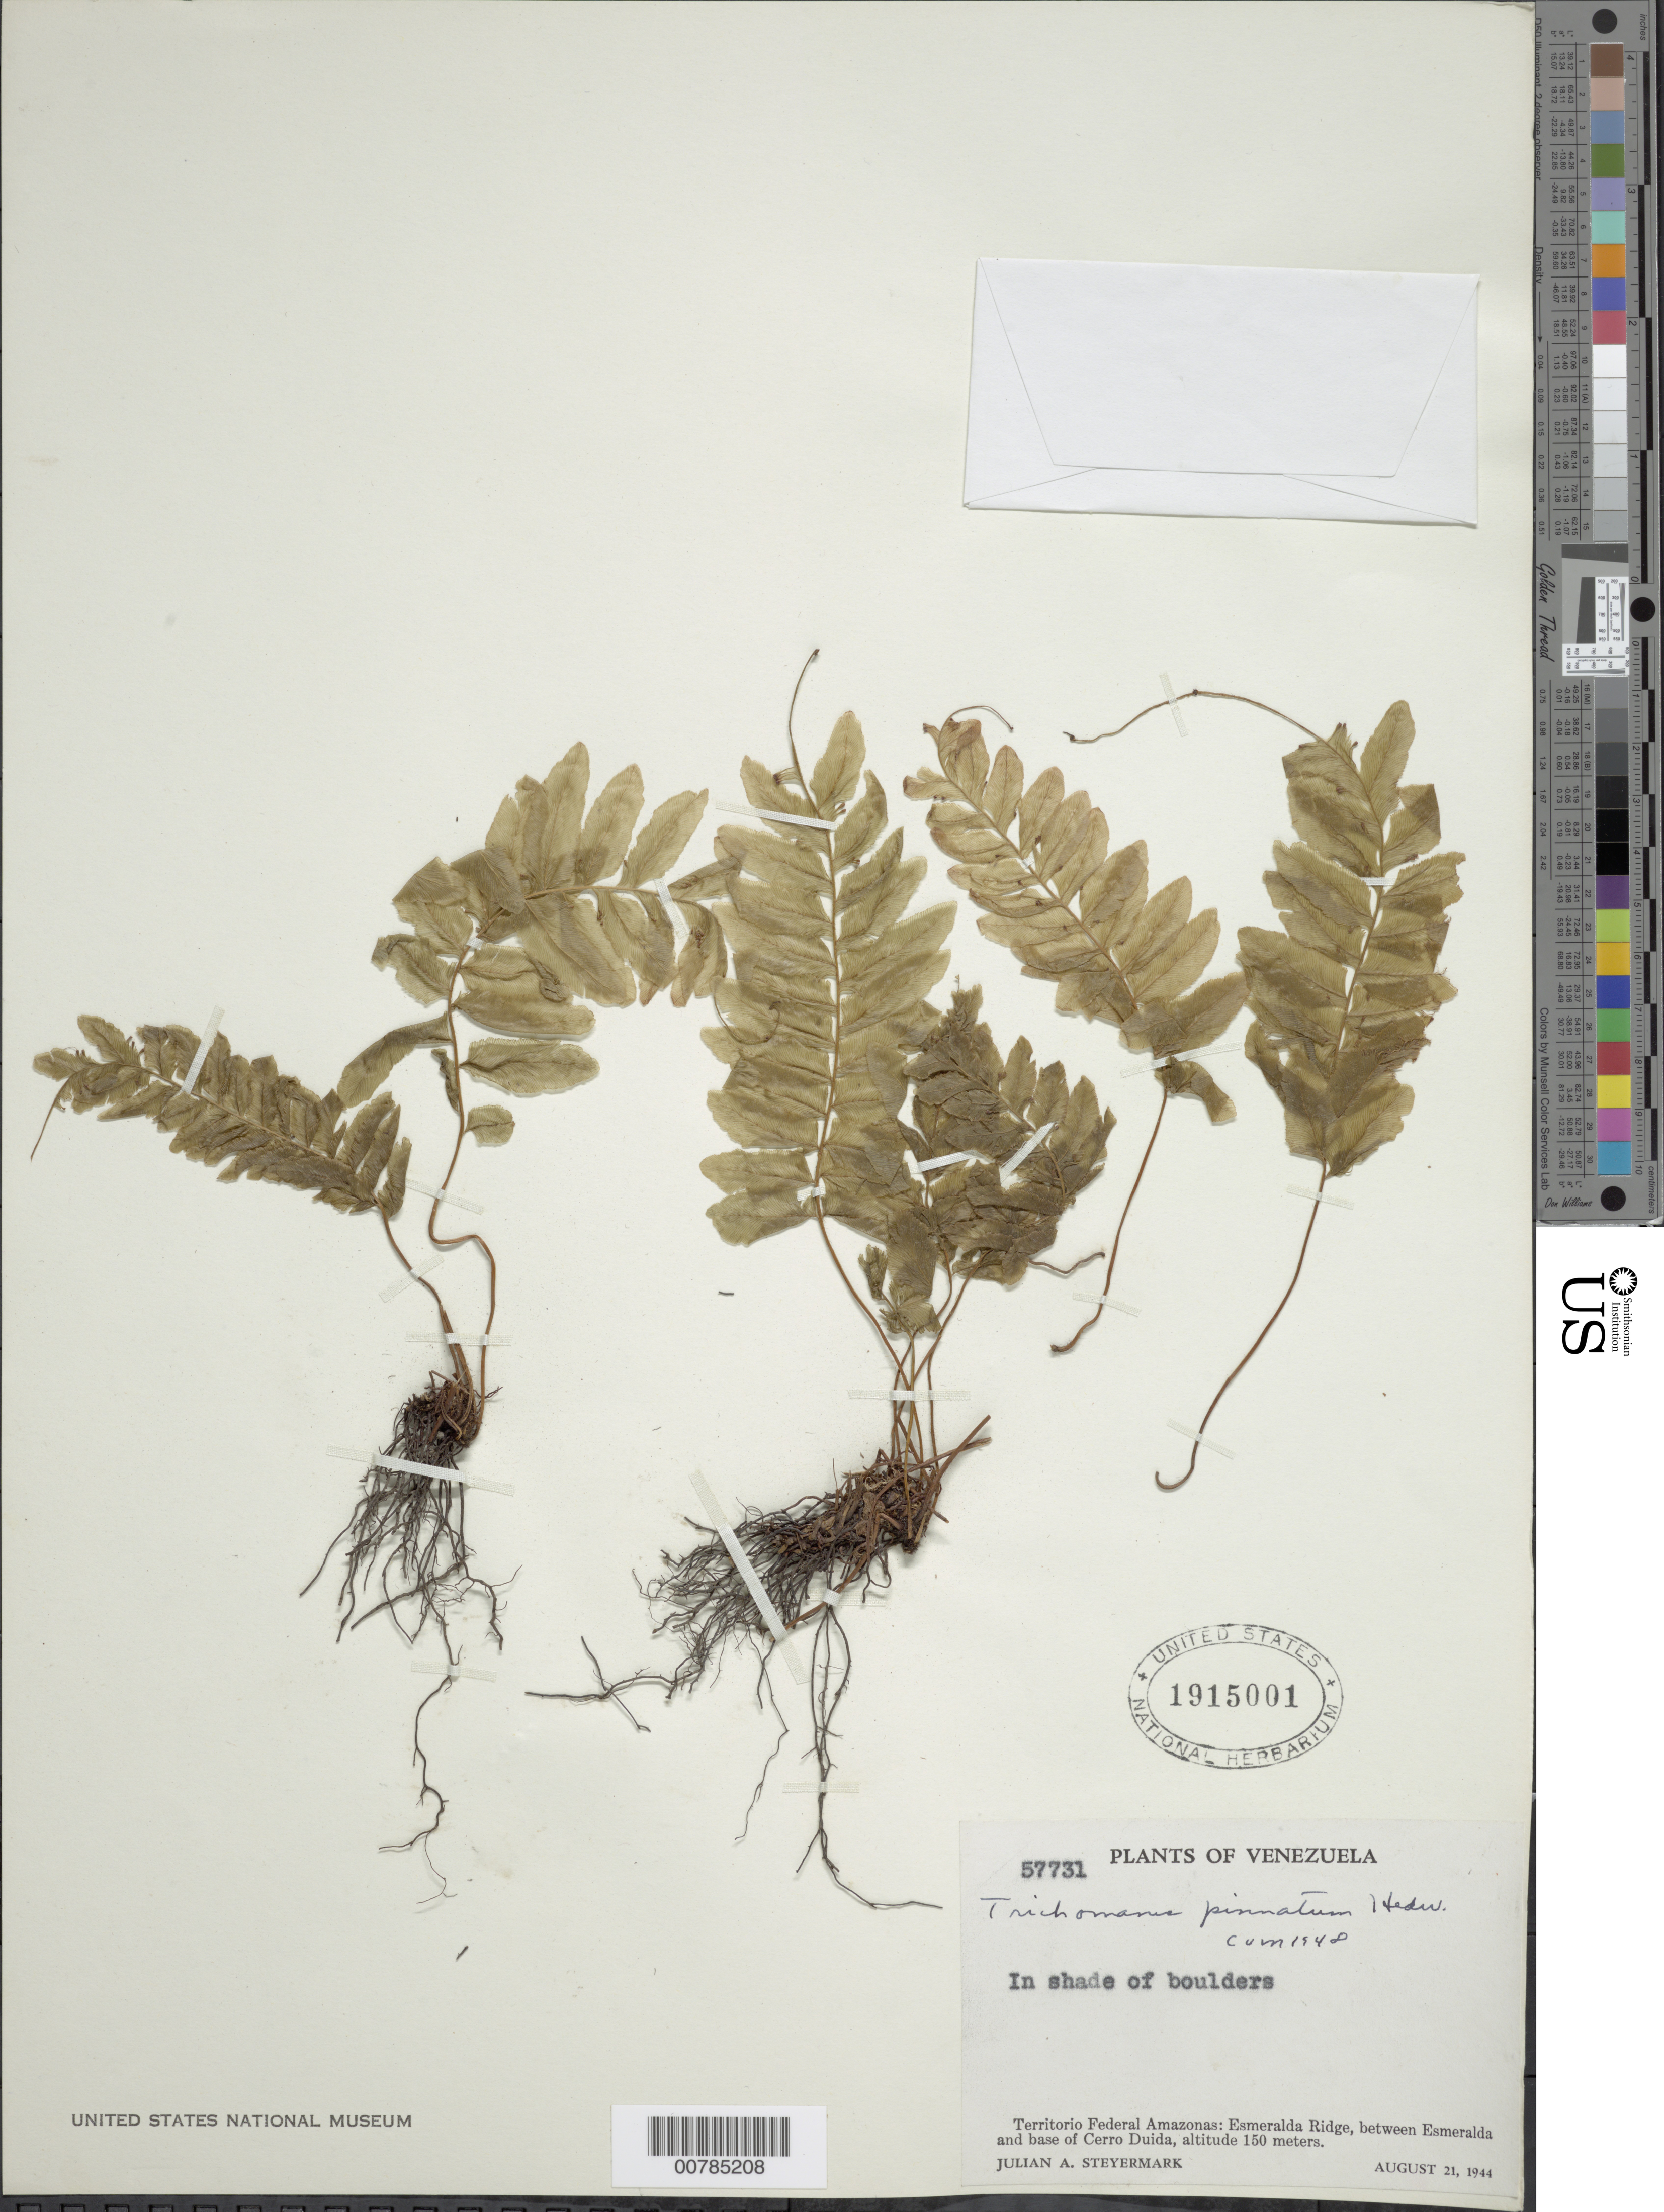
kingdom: Plantae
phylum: Tracheophyta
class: Polypodiopsida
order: Hymenophyllales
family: Hymenophyllaceae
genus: Trichomanes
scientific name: Trichomanes pinnatum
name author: Hedw.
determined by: Morton, C. V.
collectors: J. Steyermark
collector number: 57731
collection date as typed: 21-Aug-44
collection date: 1944-08-21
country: Venezuela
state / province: Amazonas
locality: Esmeralda Ridge, between Esmeralda and base of Cerro Duida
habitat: Shade of boulders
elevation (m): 150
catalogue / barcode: US 1915001